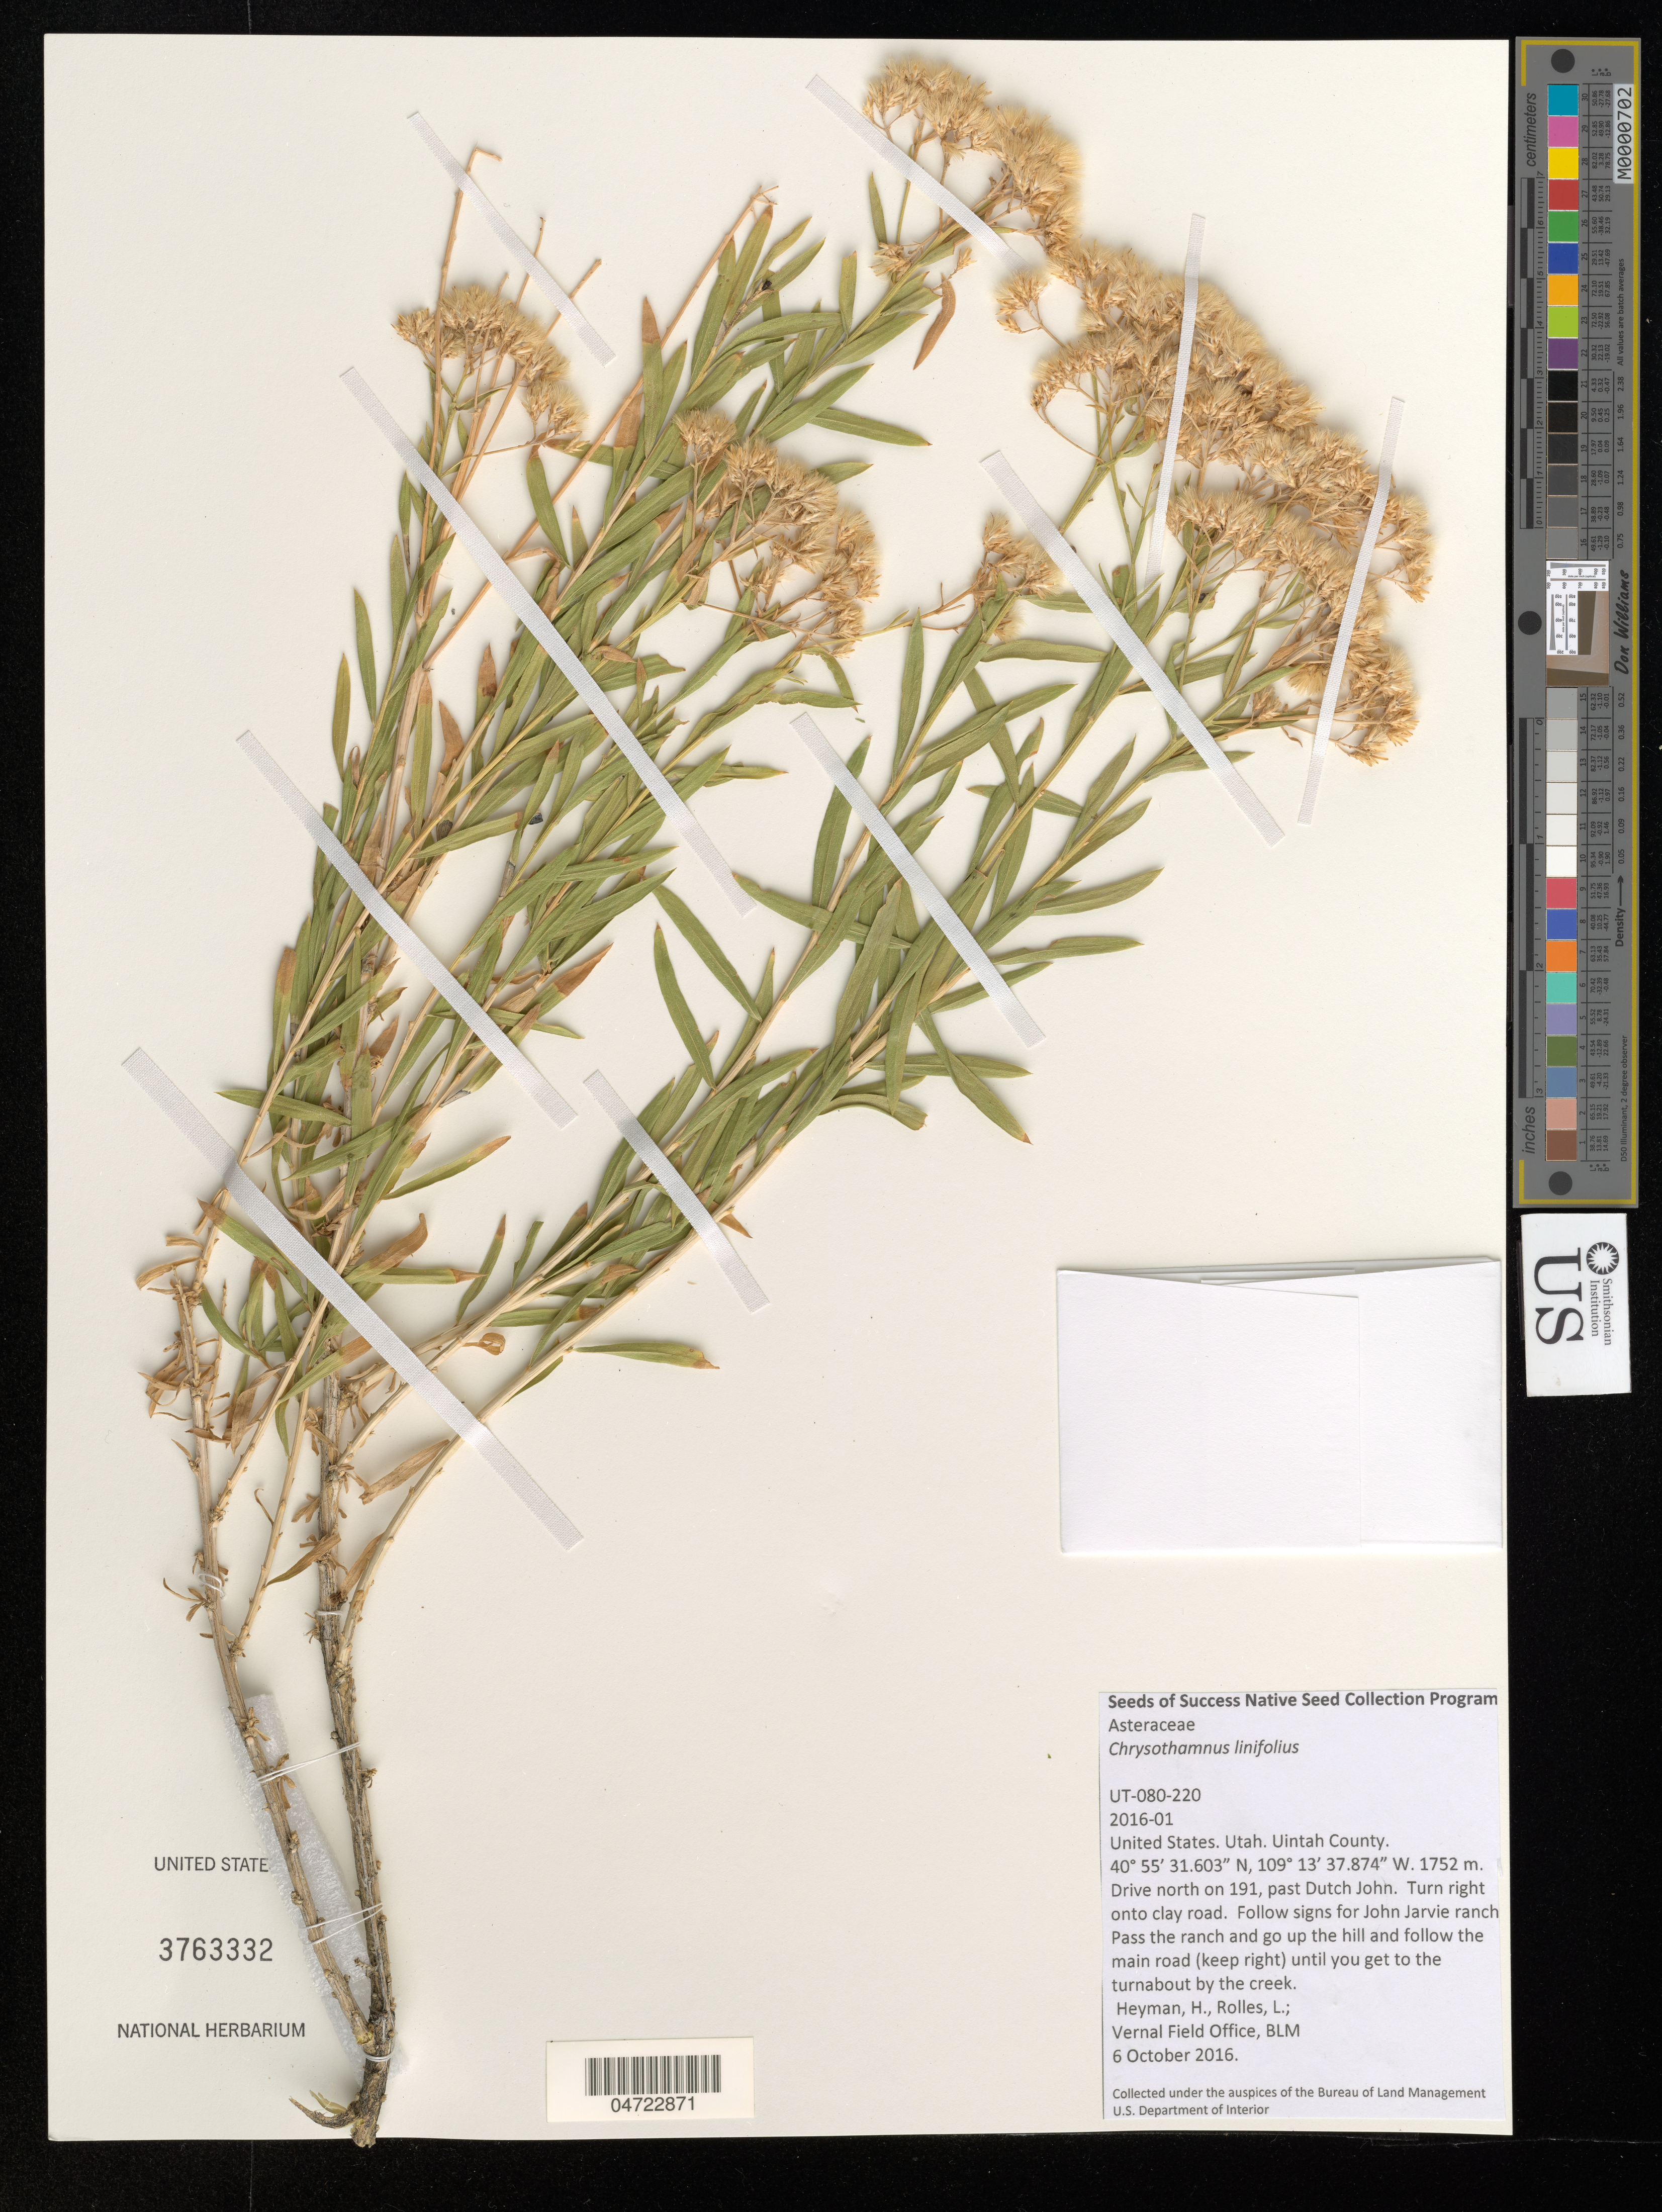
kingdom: Plantae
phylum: Tracheophyta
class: Magnoliopsida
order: Asterales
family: Asteraceae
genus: Chrysothamnus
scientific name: Chrysothamnus linifolius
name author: Greene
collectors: H. Heyman & L. Rolles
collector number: UT-080-220/2016-01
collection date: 2016-10-06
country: United States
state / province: Utah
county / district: Uintah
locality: Uintah County. Drive north on 191, past Dutch John. Turn right onto clay road. Follow signs for John Jarvie ranch Pass the ranch and go up the hill and follow the main road (keep right) until you get to the turnabout by the creek.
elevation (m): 1752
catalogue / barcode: US 3763332